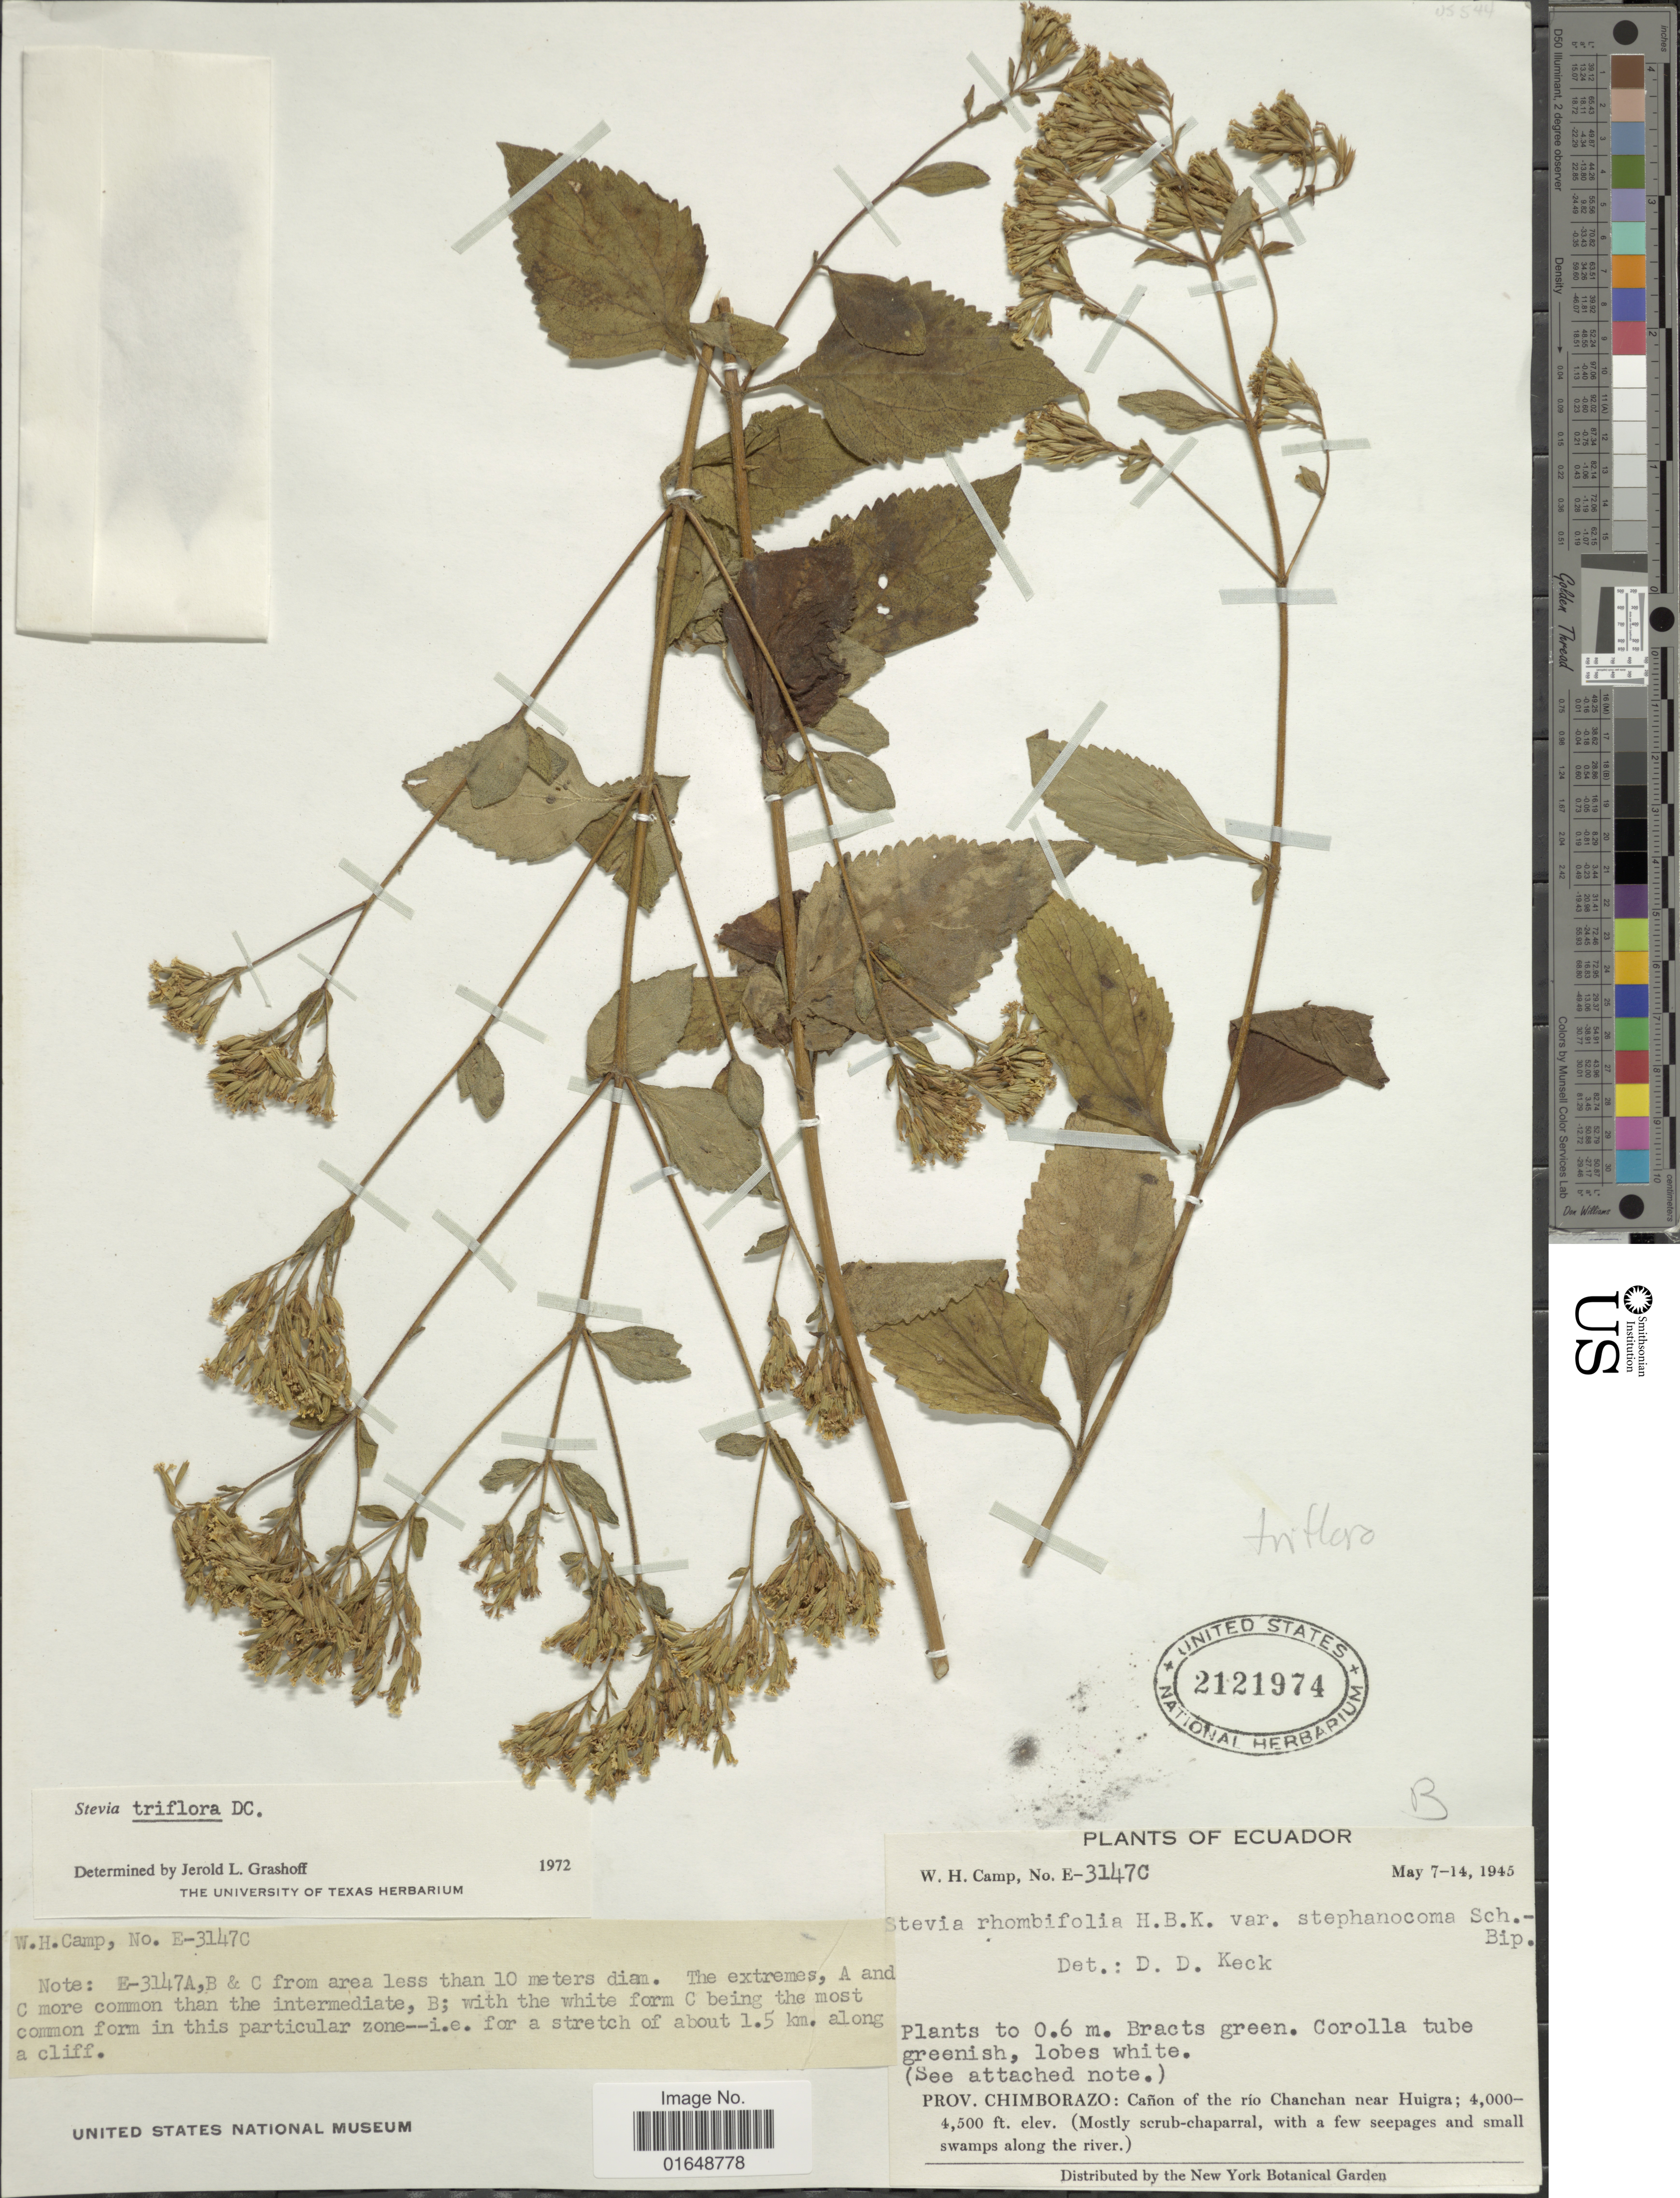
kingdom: Plantae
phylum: Tracheophyta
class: Magnoliopsida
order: Asterales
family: Asteraceae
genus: Stevia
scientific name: Stevia triflora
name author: DC.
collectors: W. H. Camp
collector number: E-3147C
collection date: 1945-05-07/1945-05-14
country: Ecuador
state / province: Chimborazo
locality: Prov. Chimborazo: Cañon of the río Chanchan near Huigra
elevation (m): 1219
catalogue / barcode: US 2121974